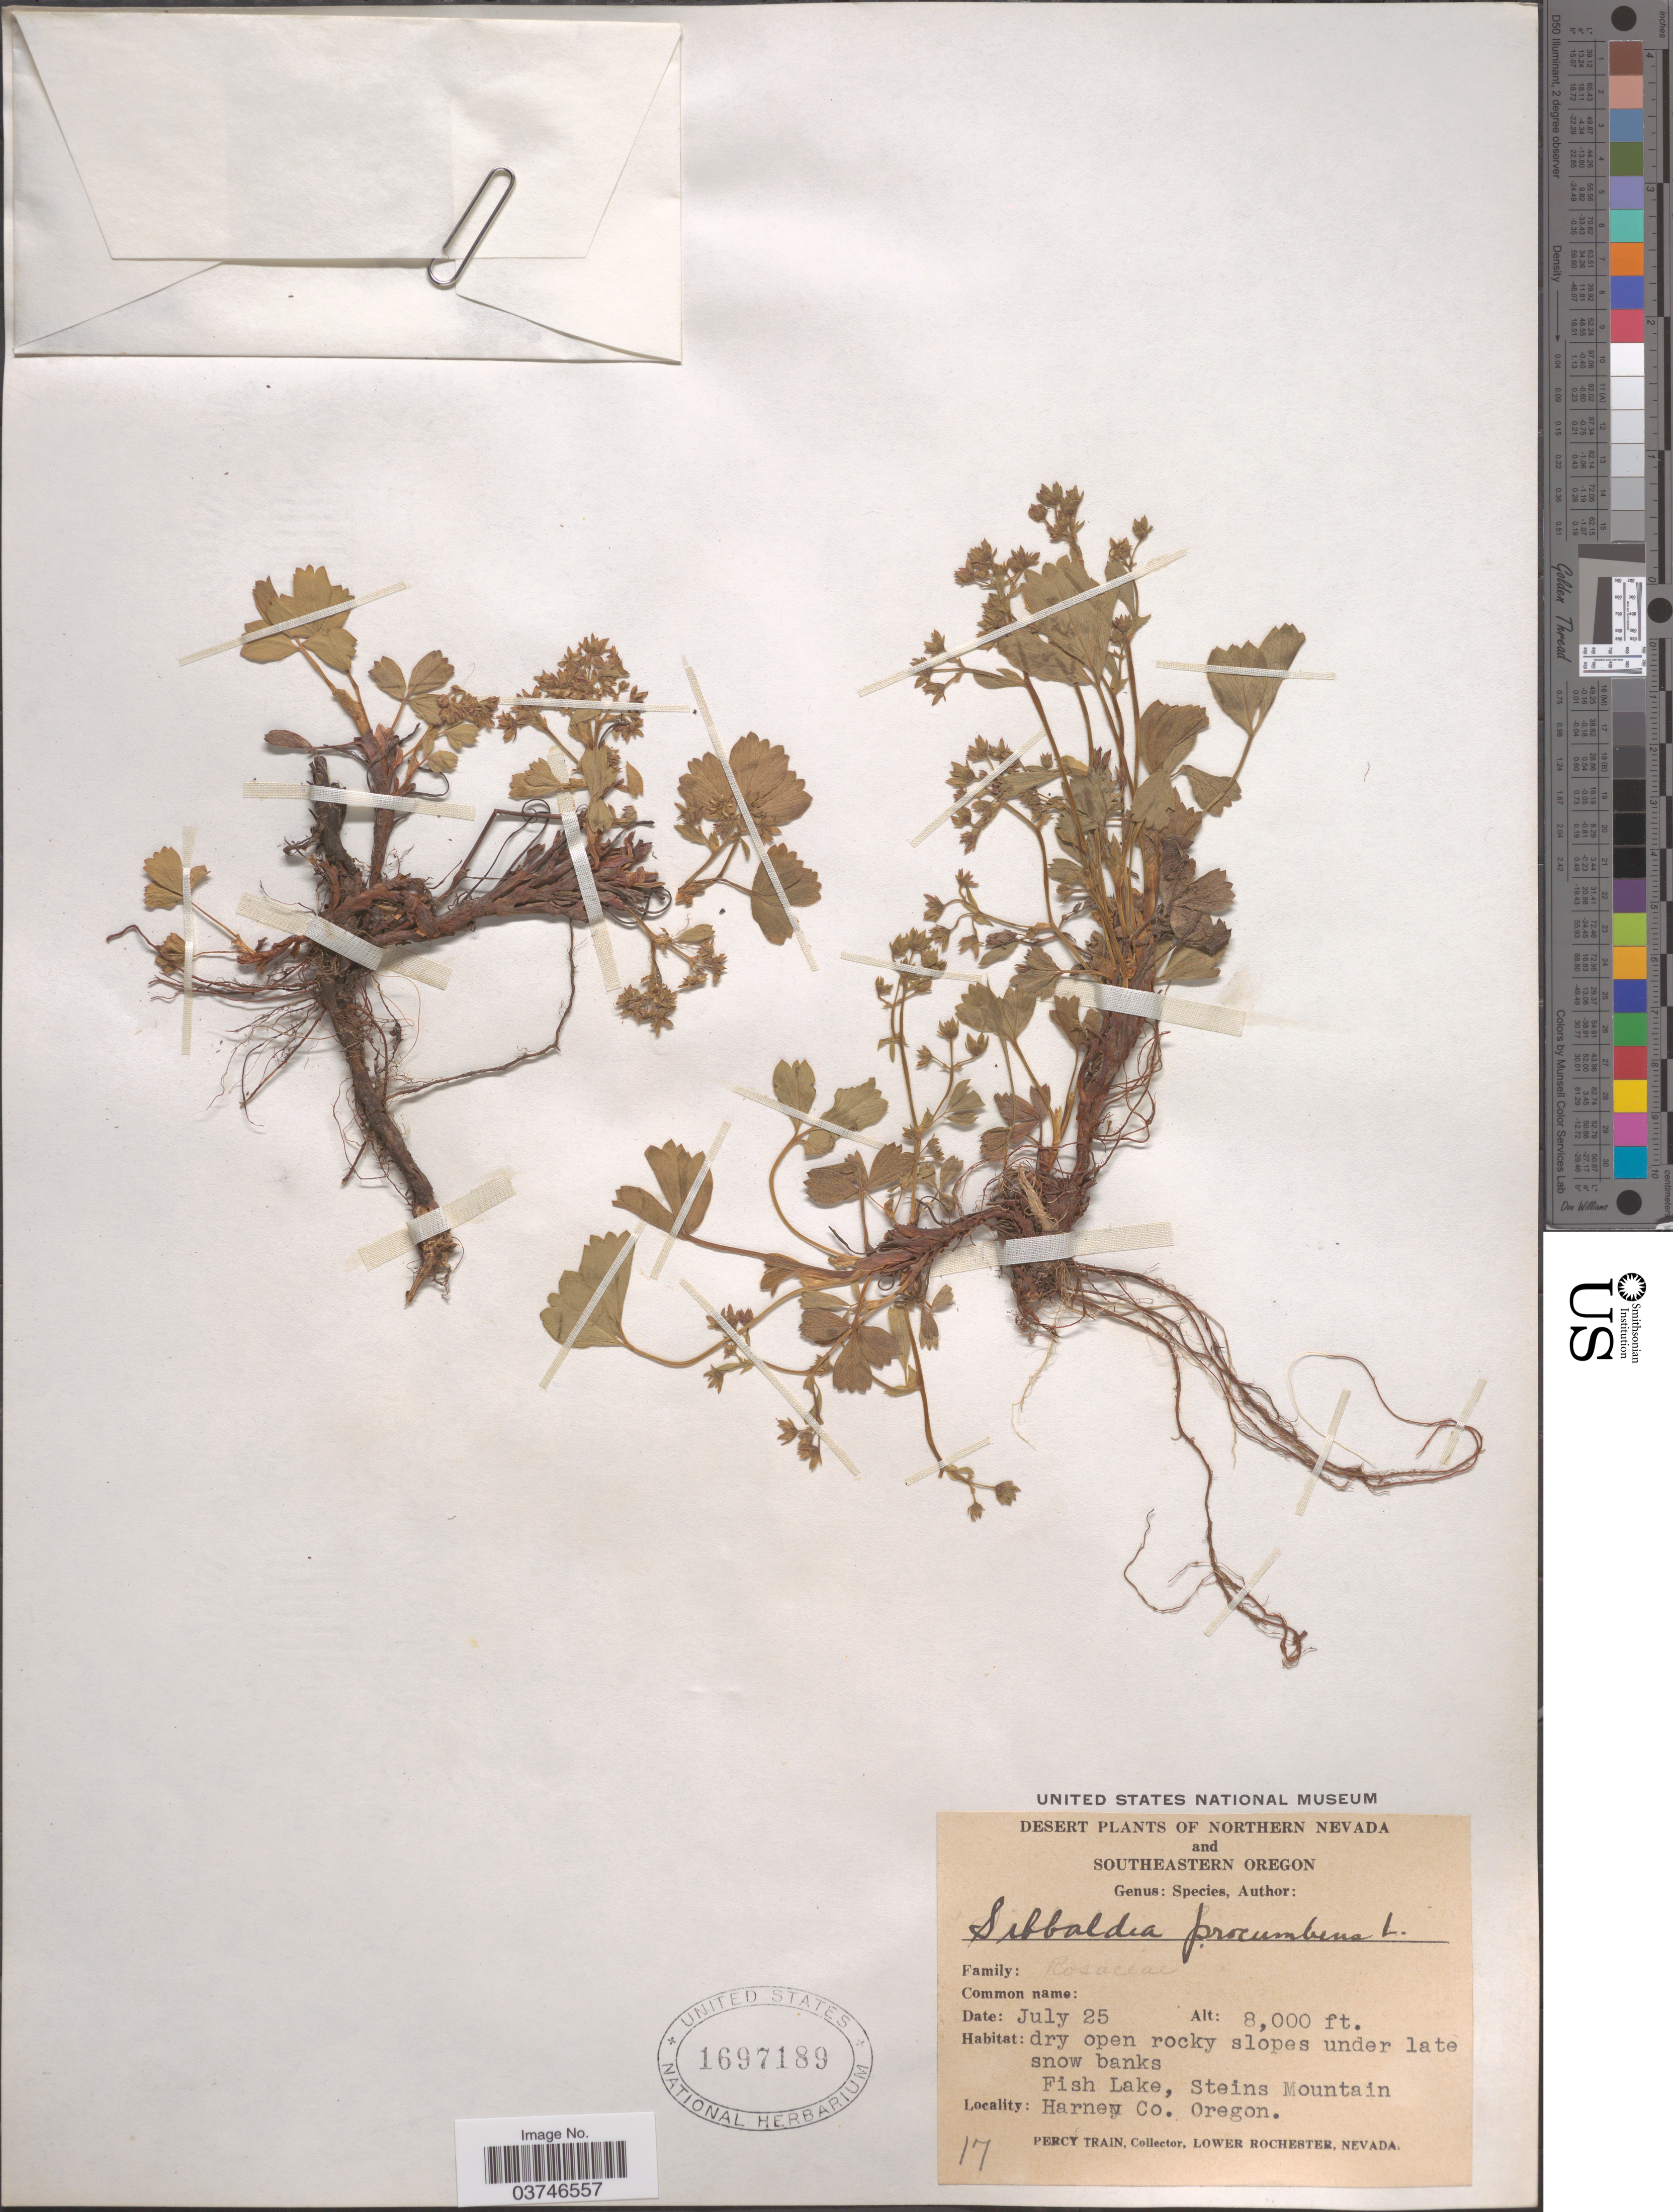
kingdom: Plantae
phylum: Tracheophyta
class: Magnoliopsida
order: Rosales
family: Rosaceae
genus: Sibbaldia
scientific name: Sibbaldia procumbens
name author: L.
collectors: P. Train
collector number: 17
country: United States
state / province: Oregon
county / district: Harney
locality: Southeastern Oregon. Fish Lake, Steins Mountain, Harney Co.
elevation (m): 2438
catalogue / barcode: US 1697189